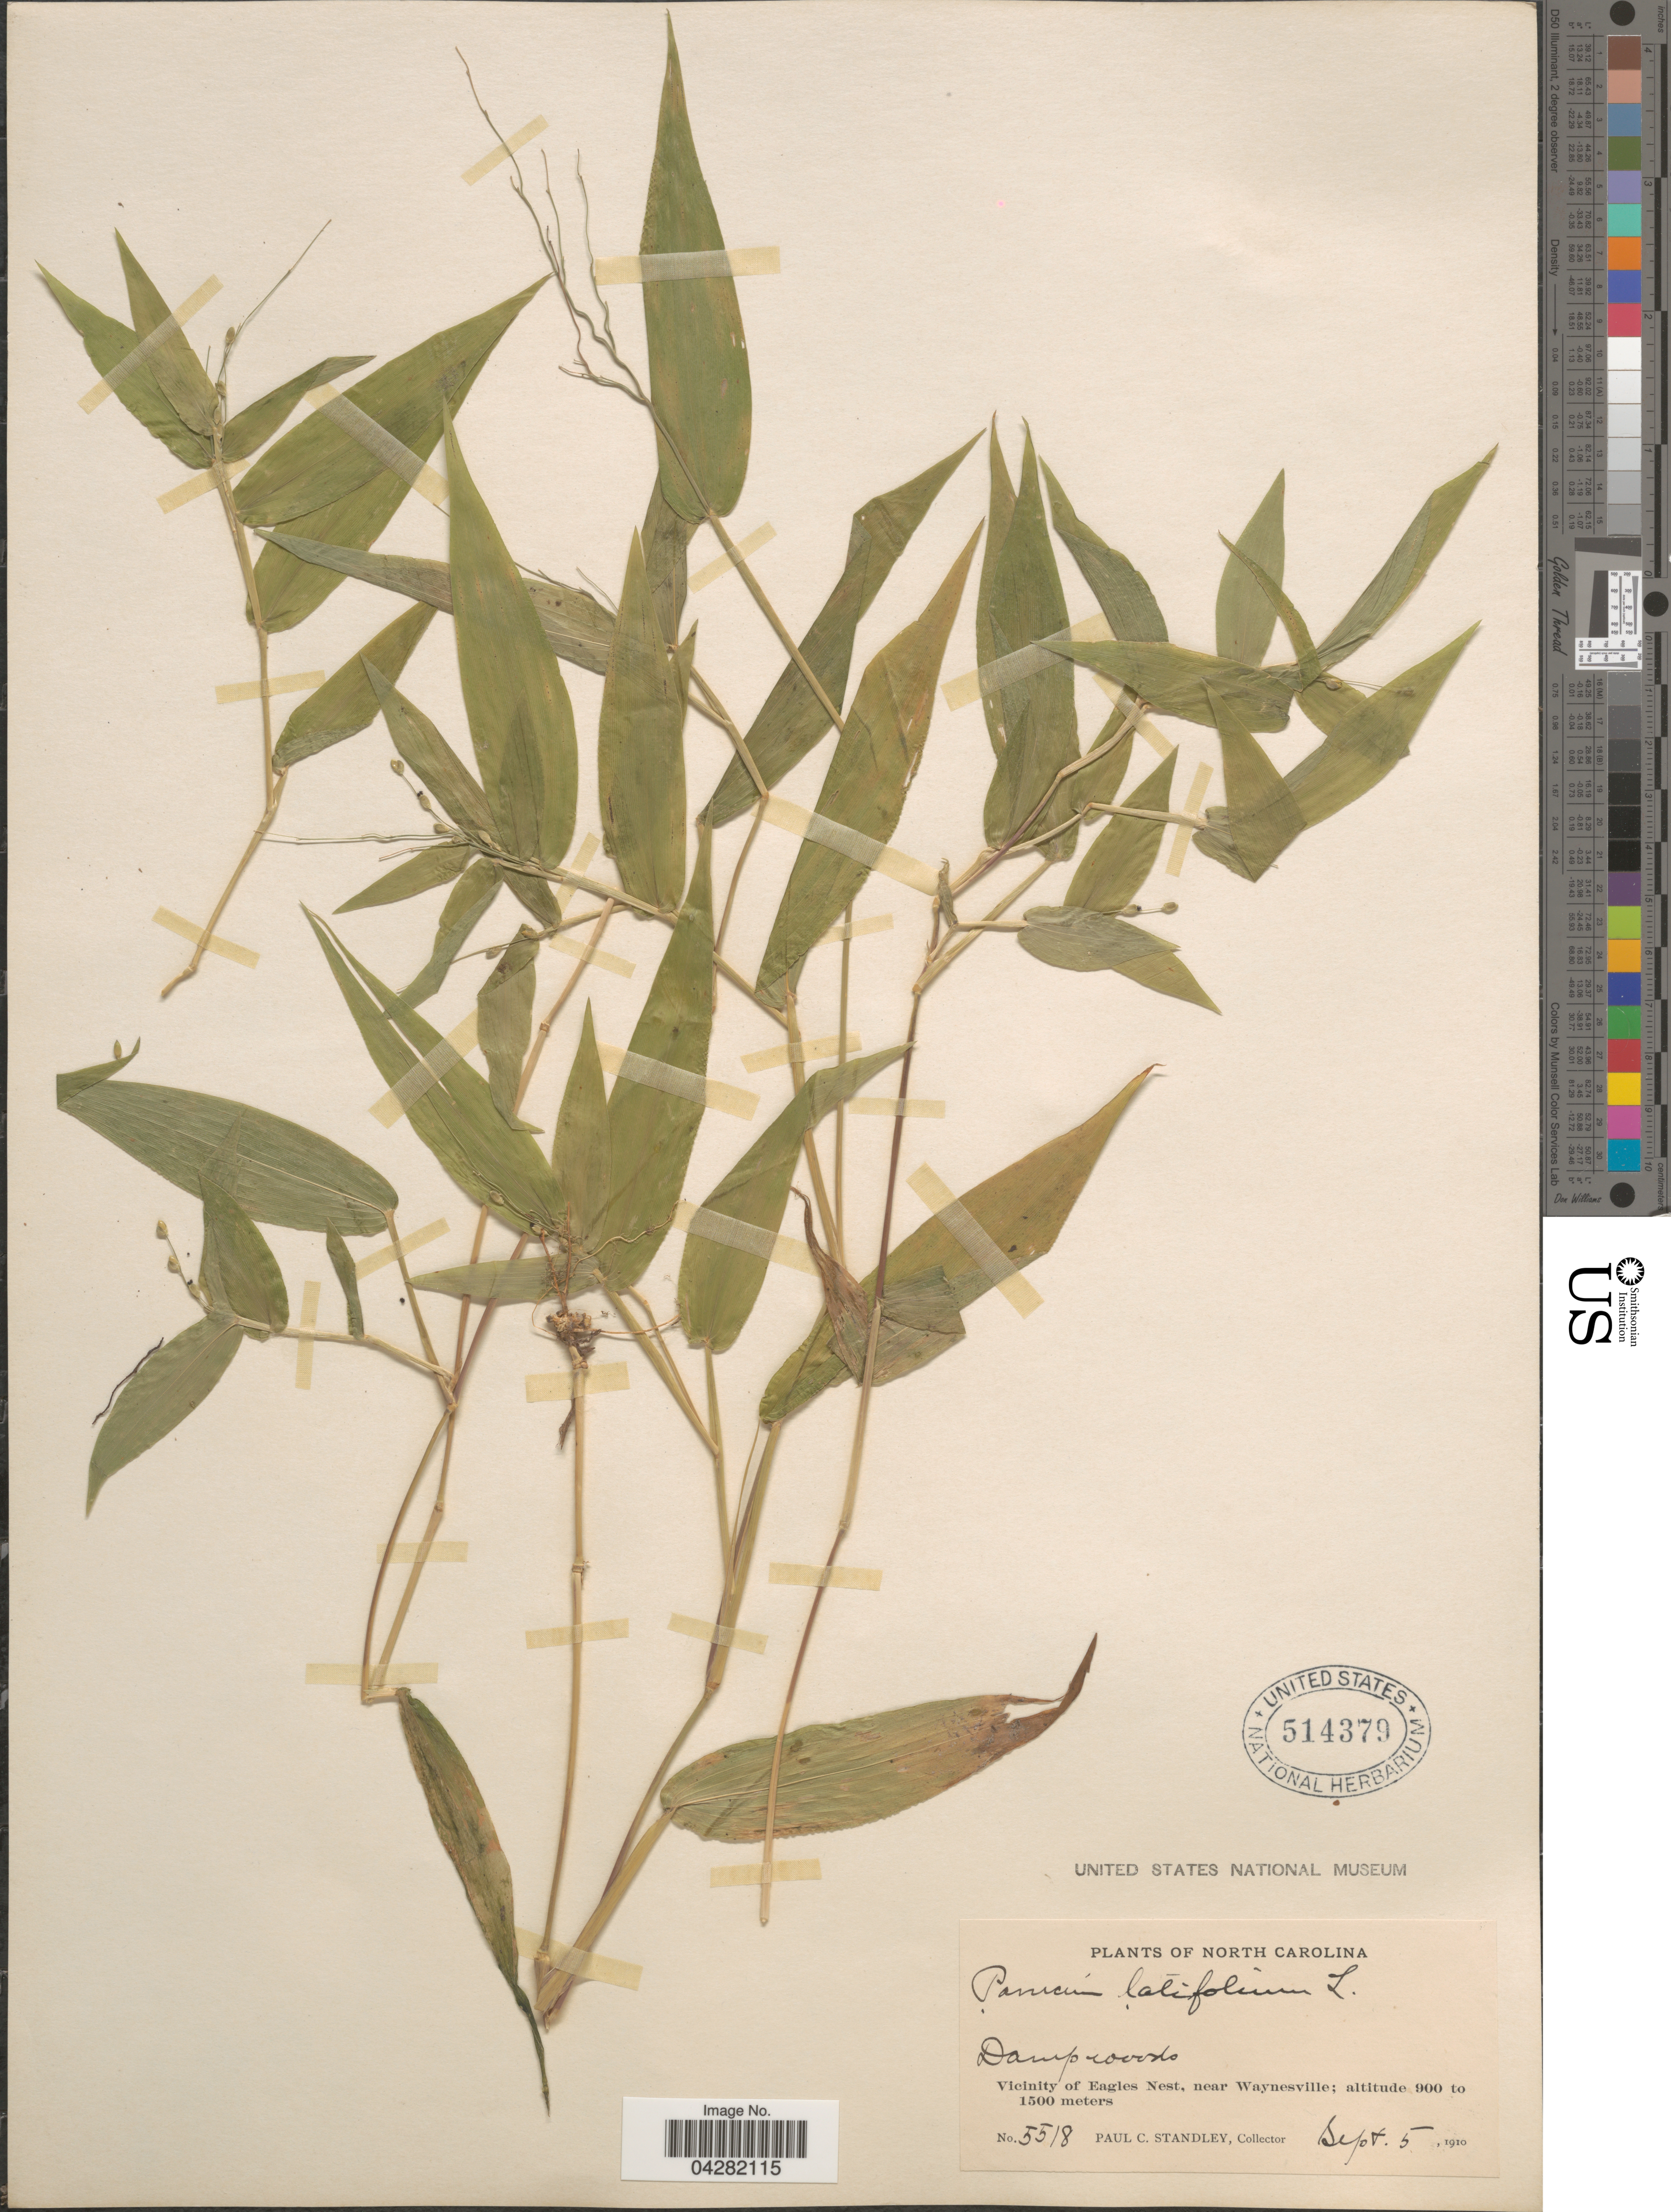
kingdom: Plantae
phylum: Tracheophyta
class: Liliopsida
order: Poales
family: Poaceae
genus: Dichanthelium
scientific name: Dichanthelium latifolium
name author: (L.) Harvill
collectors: P. C. Standley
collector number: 5518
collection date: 1910-09-05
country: United States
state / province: North Carolina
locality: Vicinity of Eagles Nest, near Waynesville.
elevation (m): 900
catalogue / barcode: US 514379